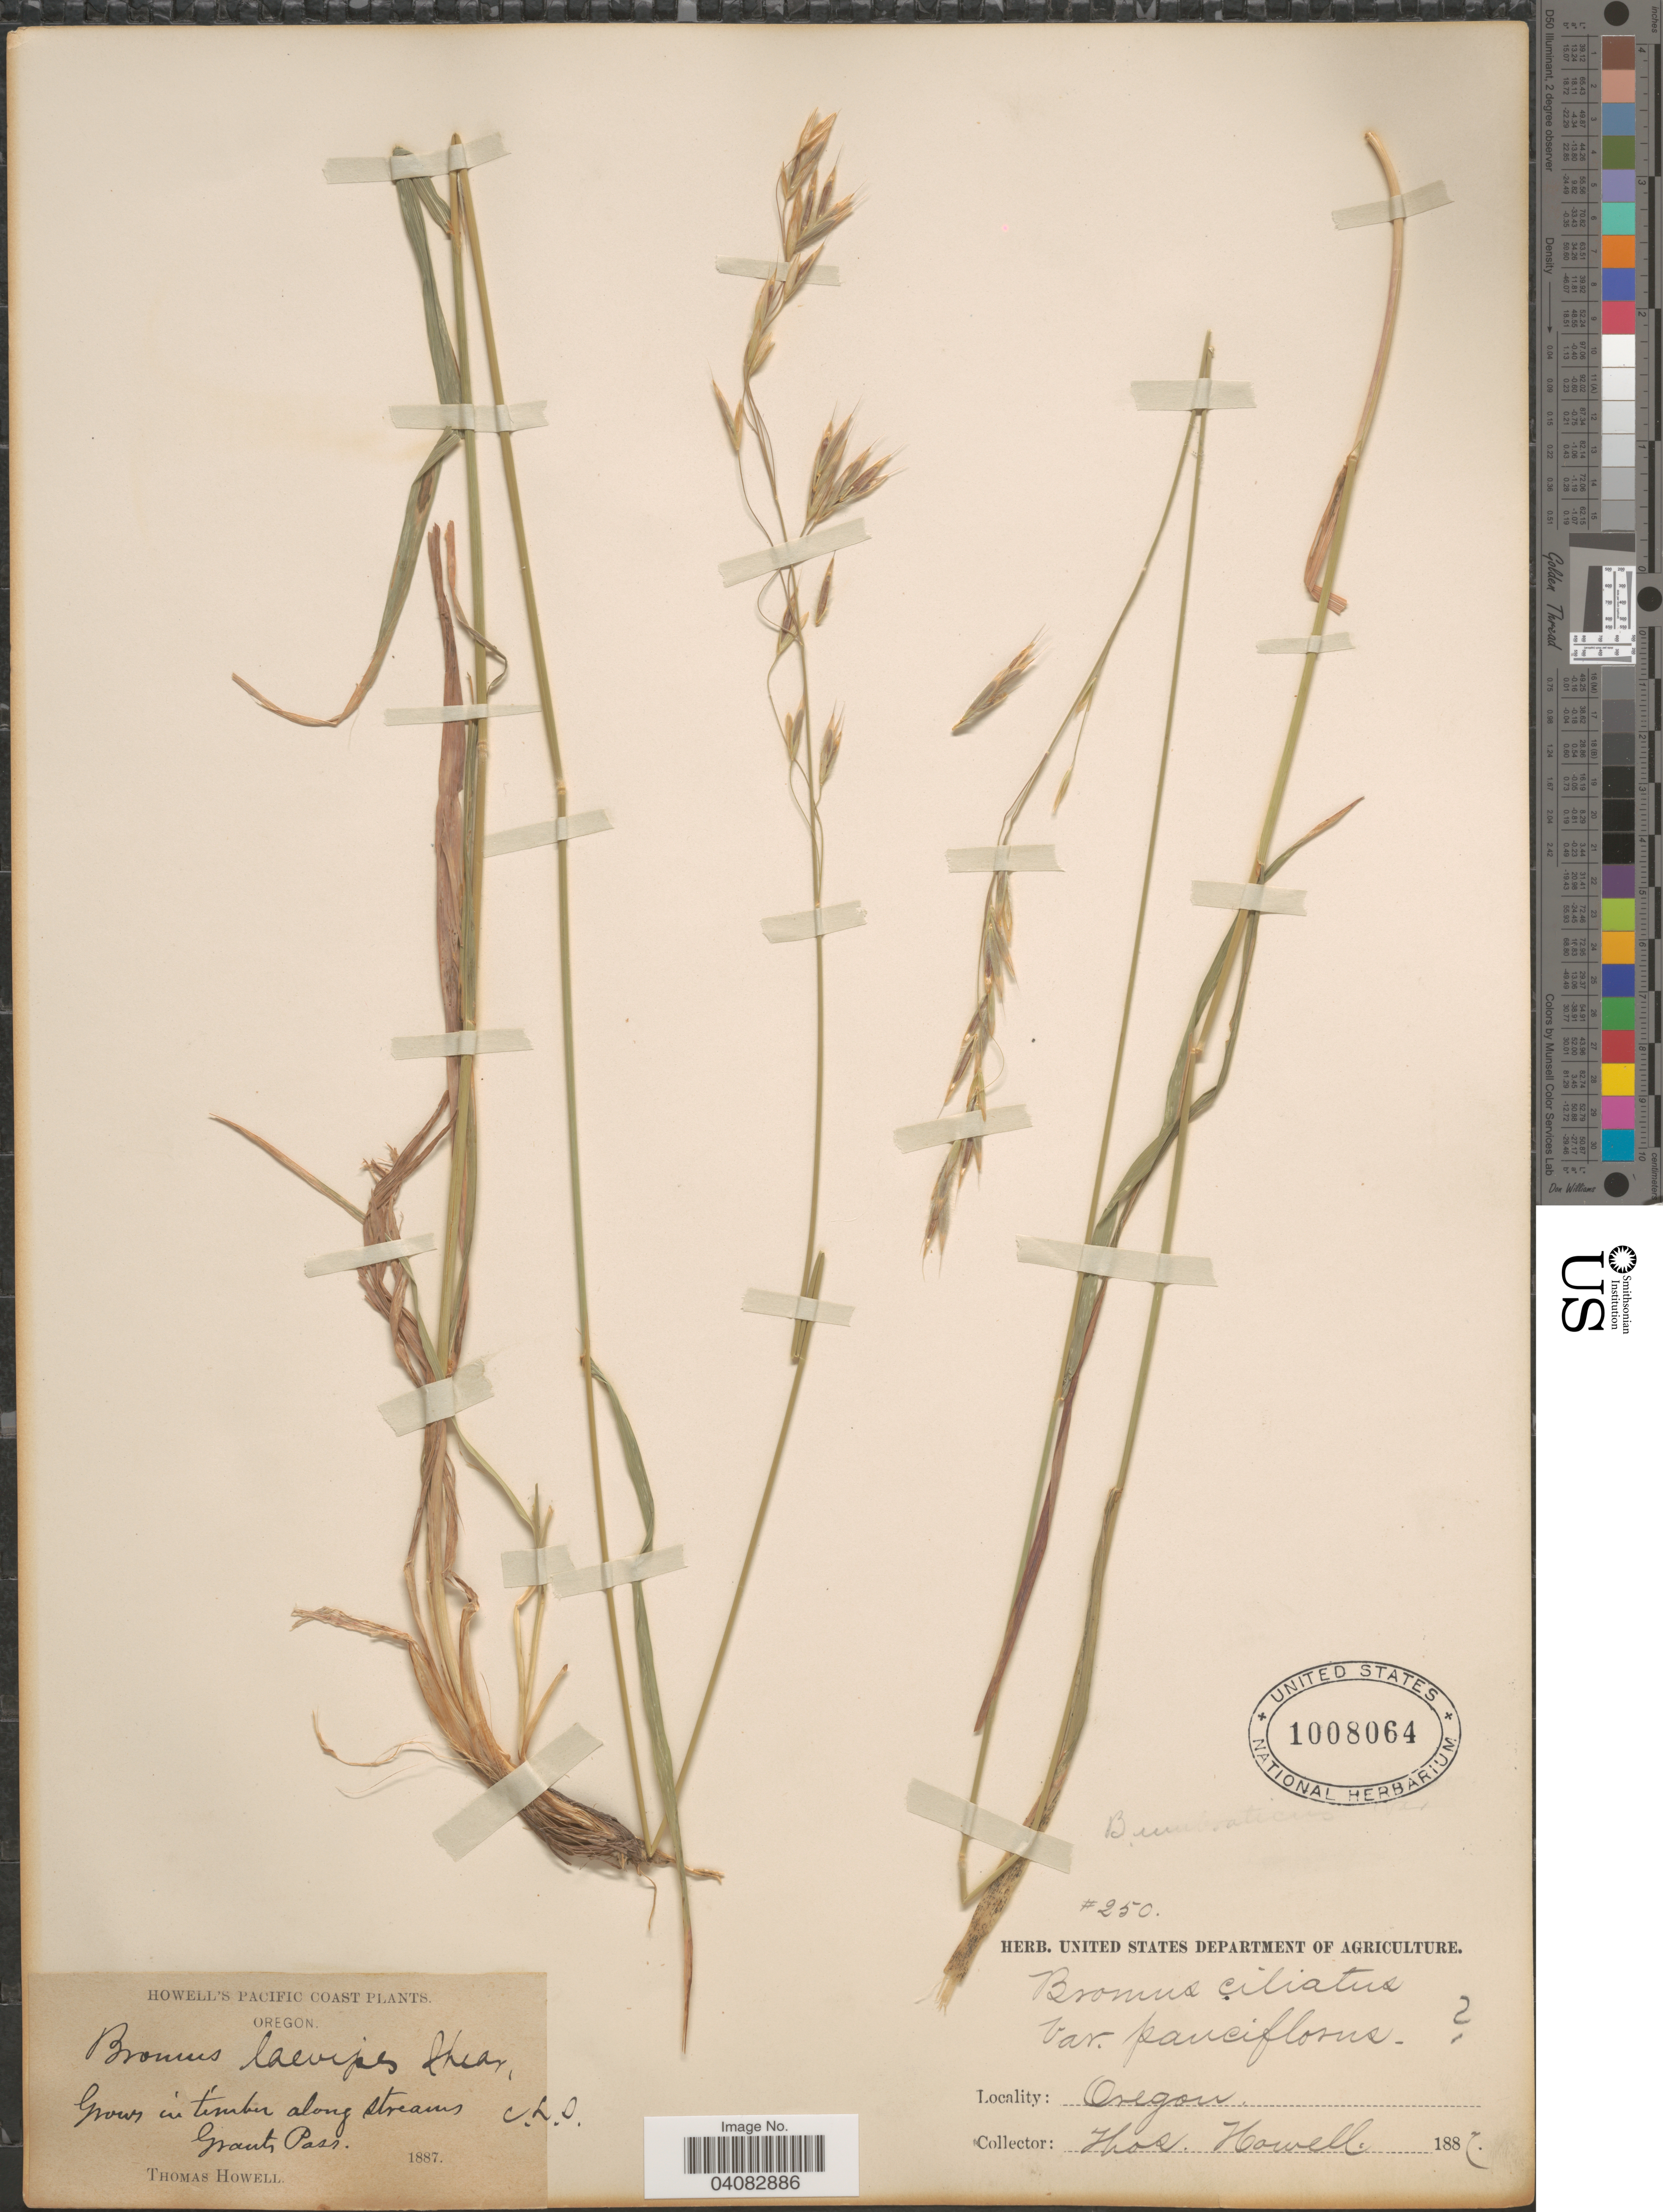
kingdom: Plantae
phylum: Tracheophyta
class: Liliopsida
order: Poales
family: Poaceae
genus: Bromus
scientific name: Bromus lanatipes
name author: (Shear) Rydb.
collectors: T. Howell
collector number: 250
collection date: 1887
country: United States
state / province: Oregon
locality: Pacific Coast. Grows in timber along streams Grants Pass.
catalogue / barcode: US 1008064